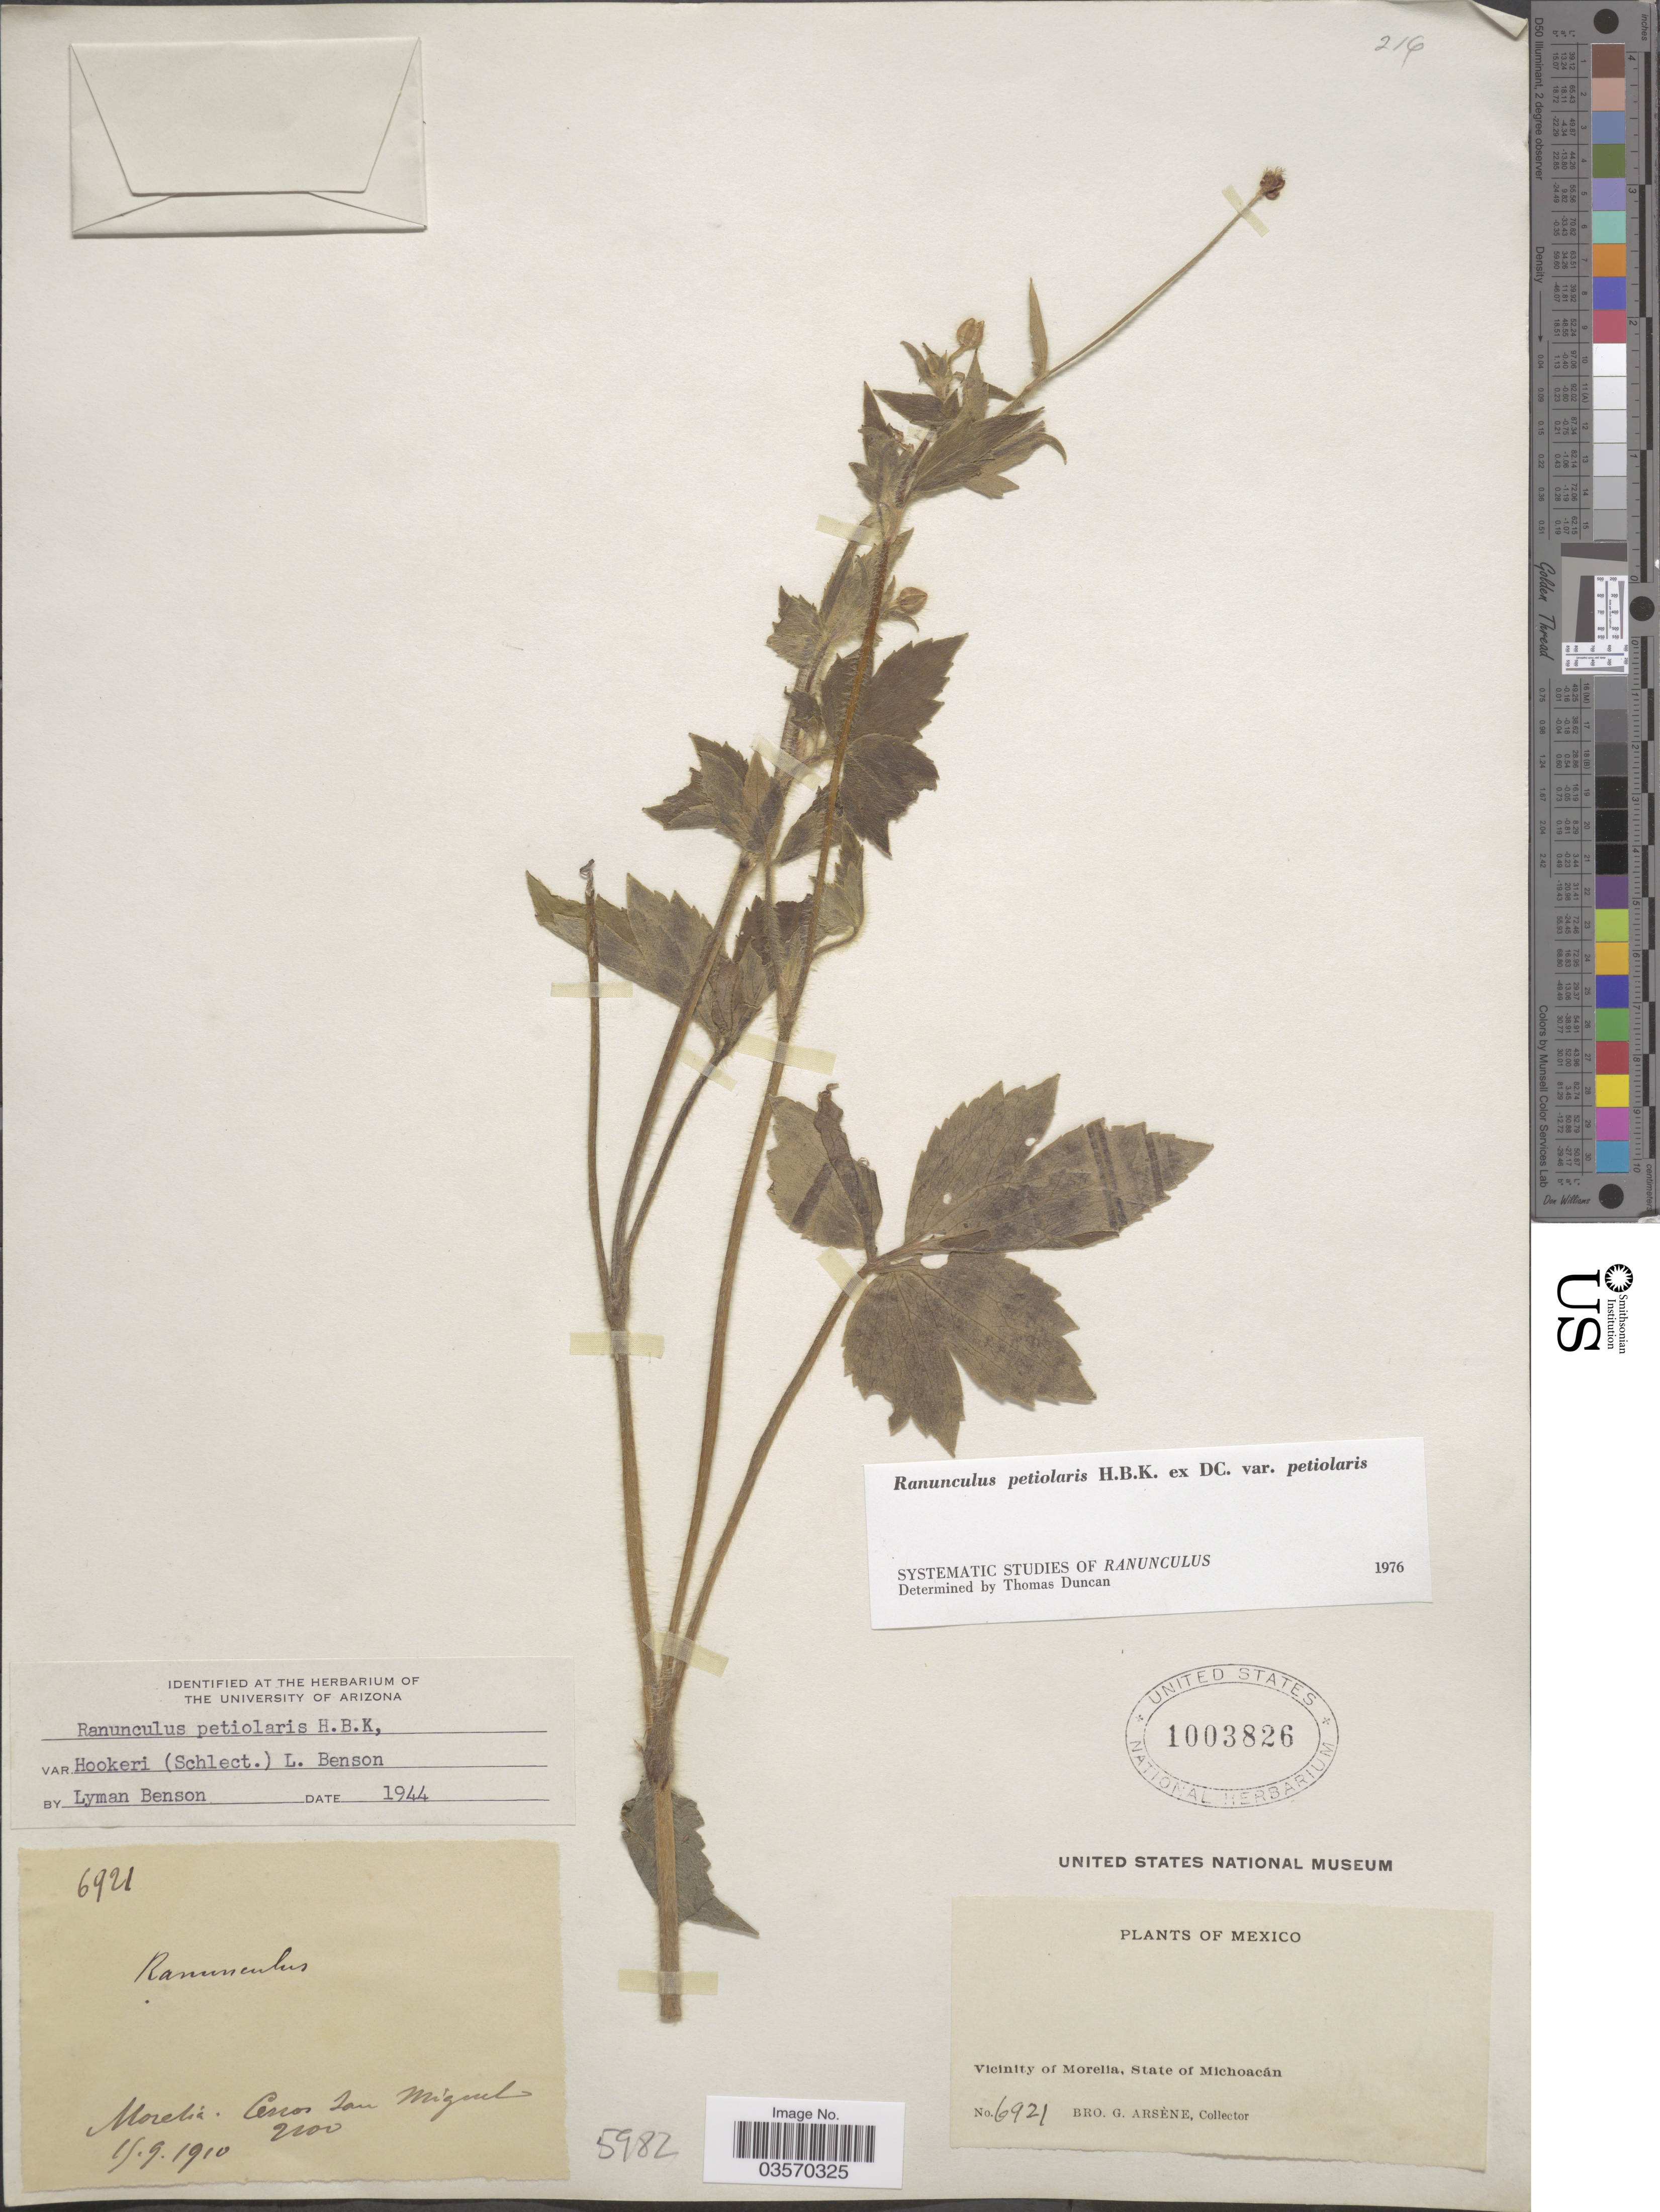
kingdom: Plantae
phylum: Tracheophyta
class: Magnoliopsida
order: Ranunculales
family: Ranunculaceae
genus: Ranunculus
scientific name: Ranunculus petiolaris var. petiolaris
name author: Kunth ex DC.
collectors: Bro. G. Arsène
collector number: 6921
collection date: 1910-09-15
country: Mexico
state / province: Michoacán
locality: Morelia, Cerros San Miguel. Vicinity of Morelia.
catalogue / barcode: US 1003826